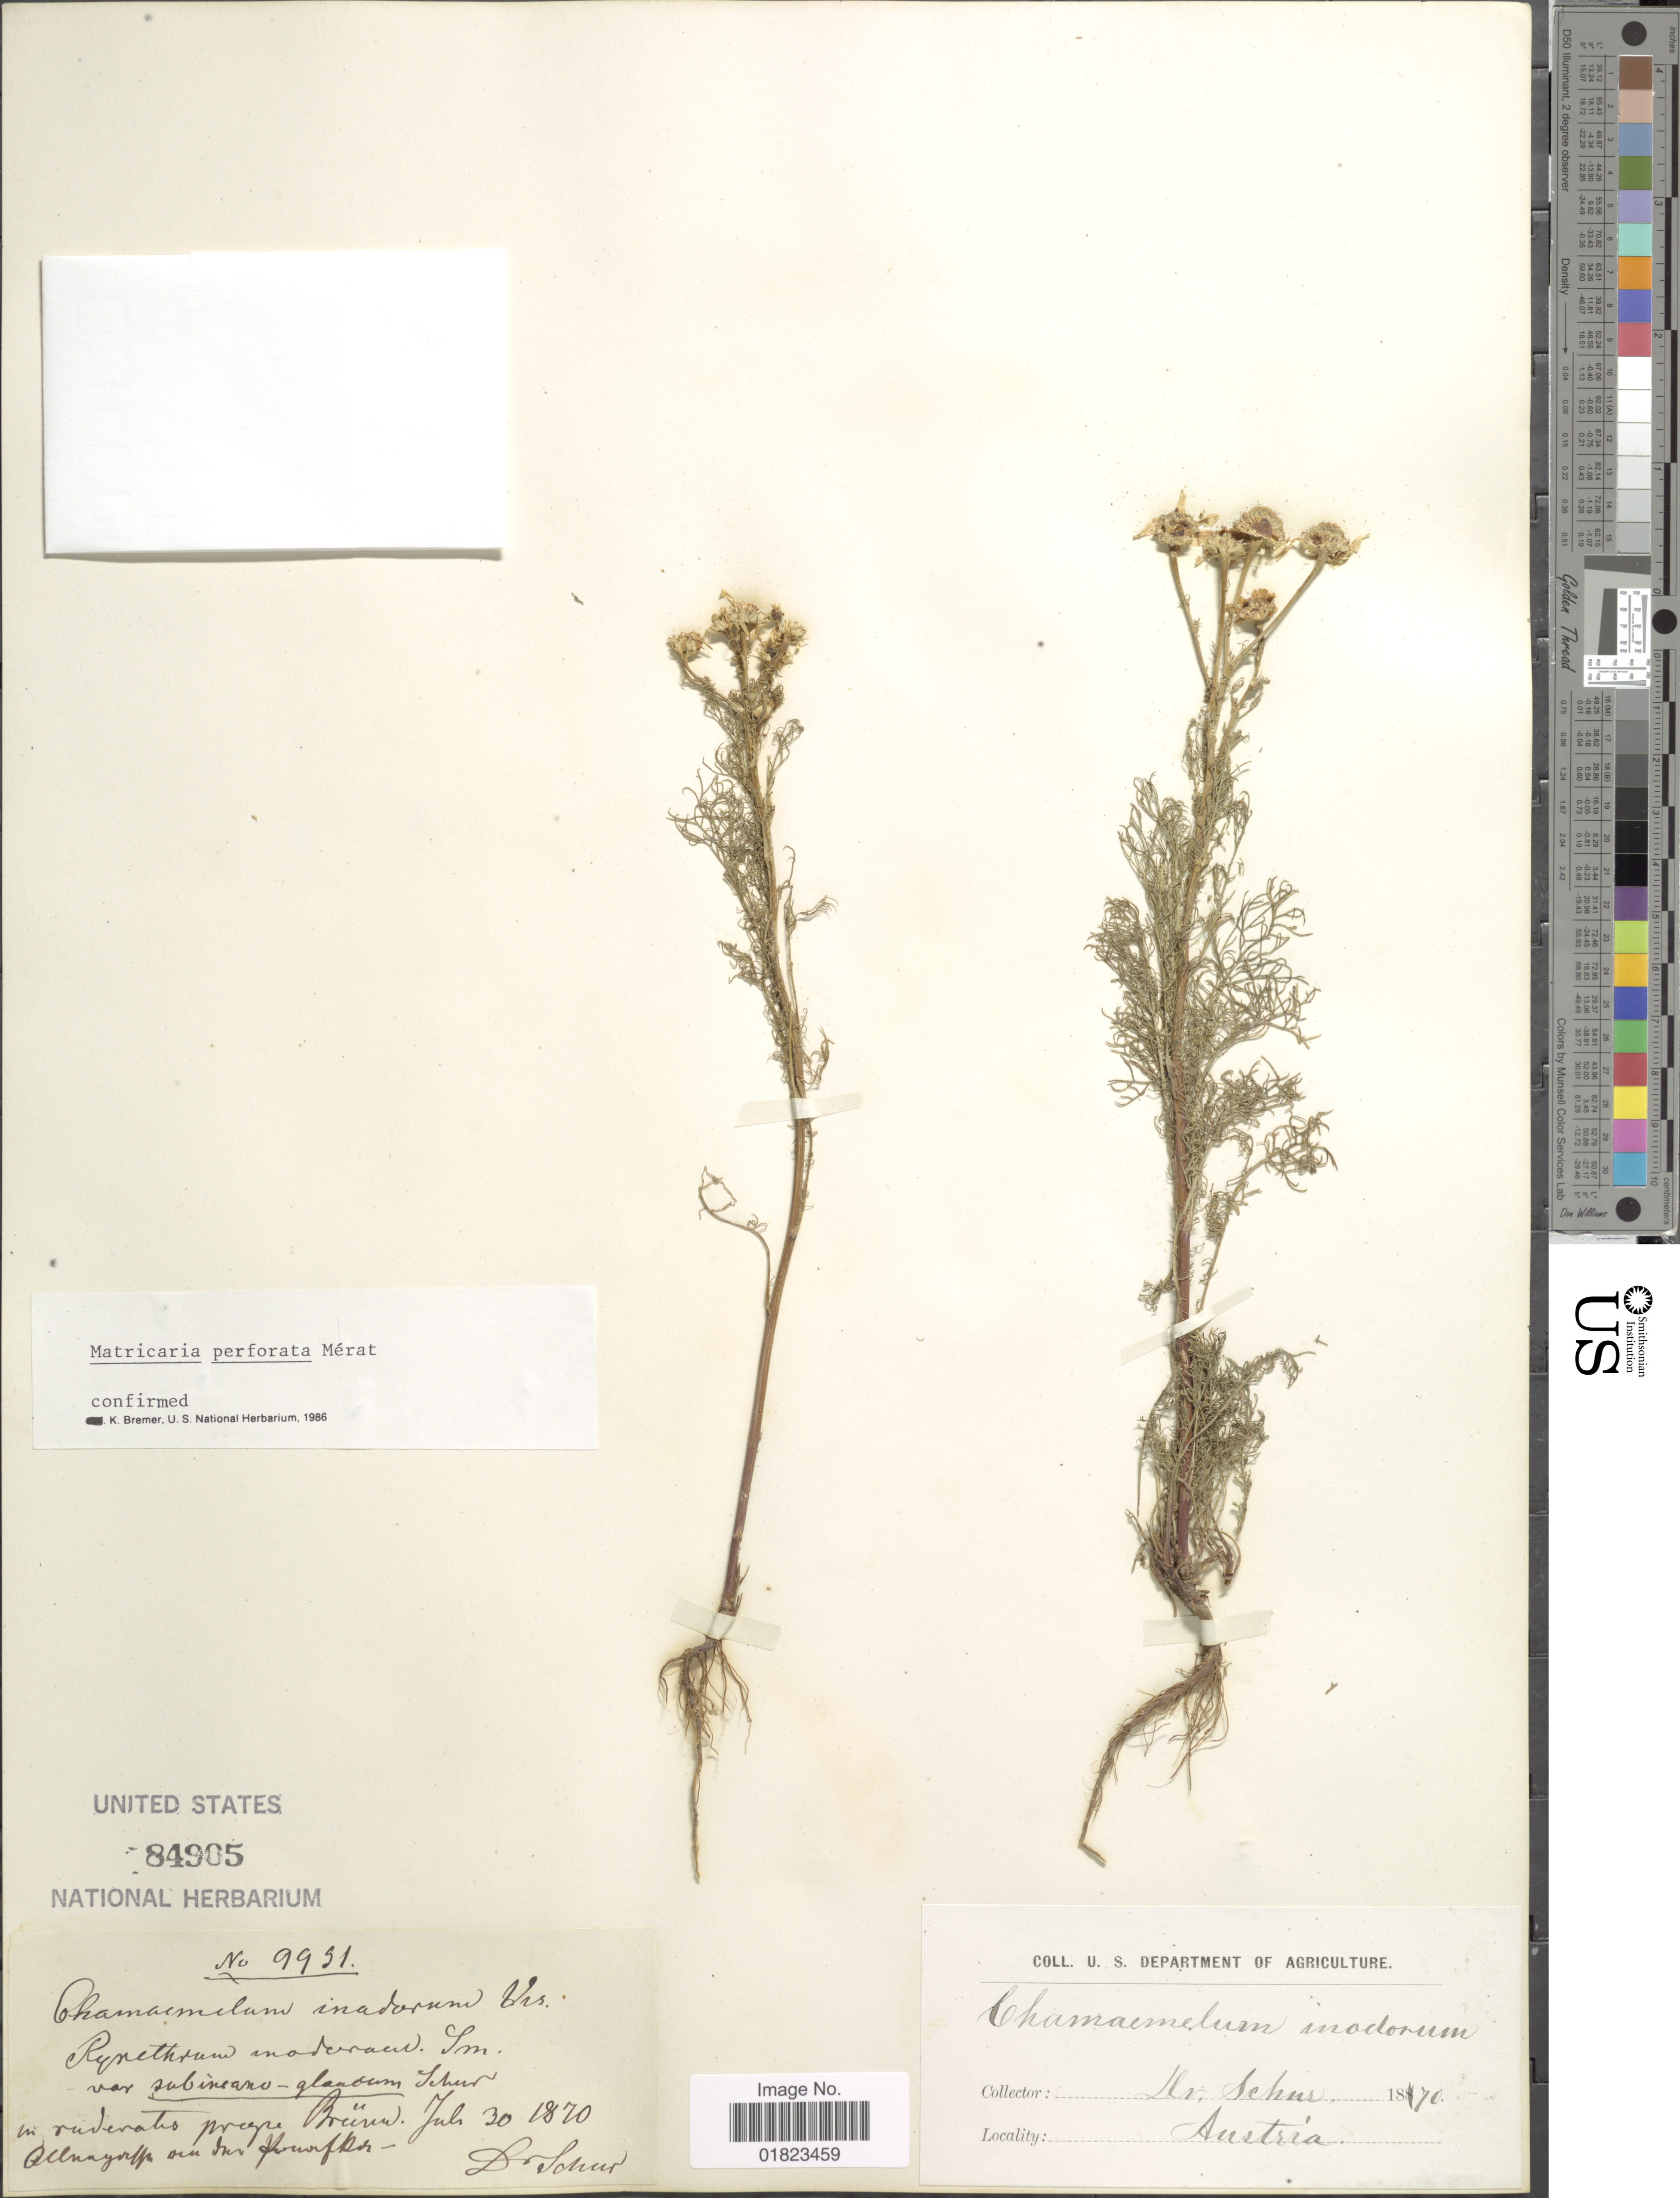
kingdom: Plantae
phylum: Tracheophyta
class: Magnoliopsida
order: Asterales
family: Asteraceae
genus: Tripleurospermum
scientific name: Tripleurospermum perforatum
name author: (Mérat) Laínz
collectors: Schur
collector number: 9931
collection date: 1870-07-30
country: Austria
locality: In ruderatis prope Brunn. All[illegible text] [illegible text].[interpreted]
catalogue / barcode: US 84905